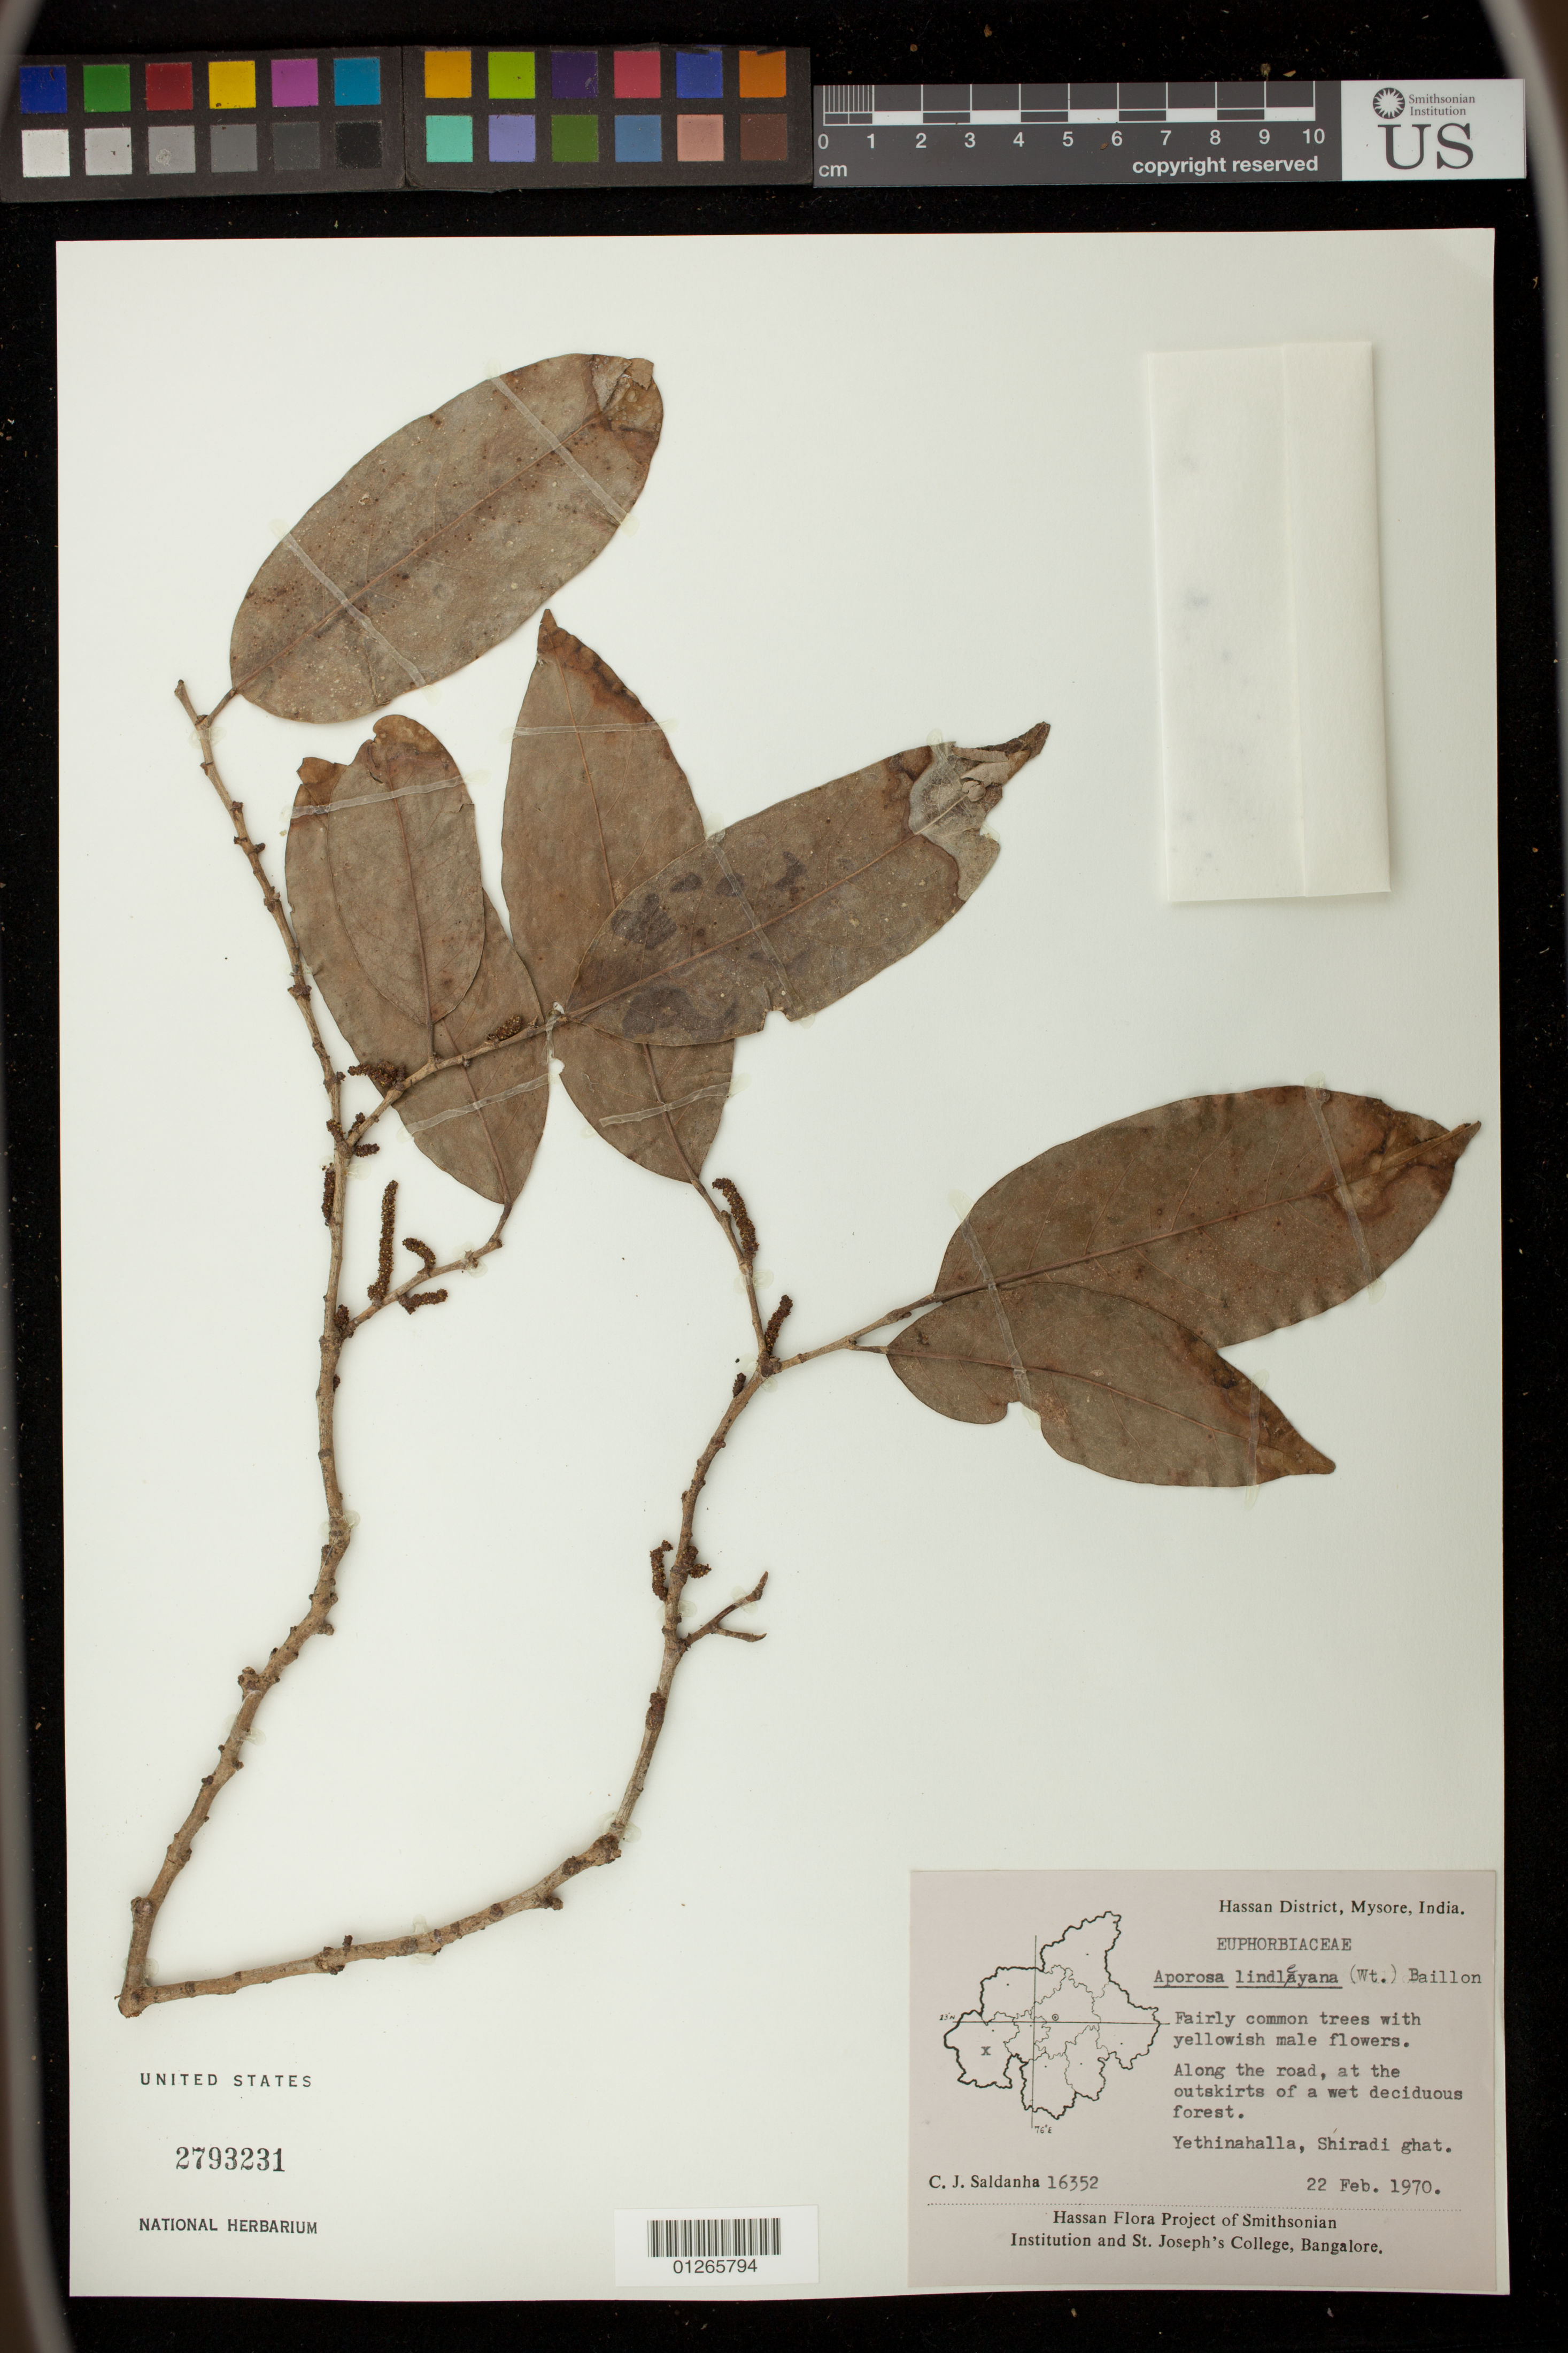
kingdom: Plantae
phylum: Tracheophyta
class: Magnoliopsida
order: Malpighiales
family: Phyllanthaceae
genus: Aporosa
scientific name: Aporosa cardiosperma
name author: (Gaertn.) Merr.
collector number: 16352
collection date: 1970-02-22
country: India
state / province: Karnataka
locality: Hassan District, Mysore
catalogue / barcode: US 2793231